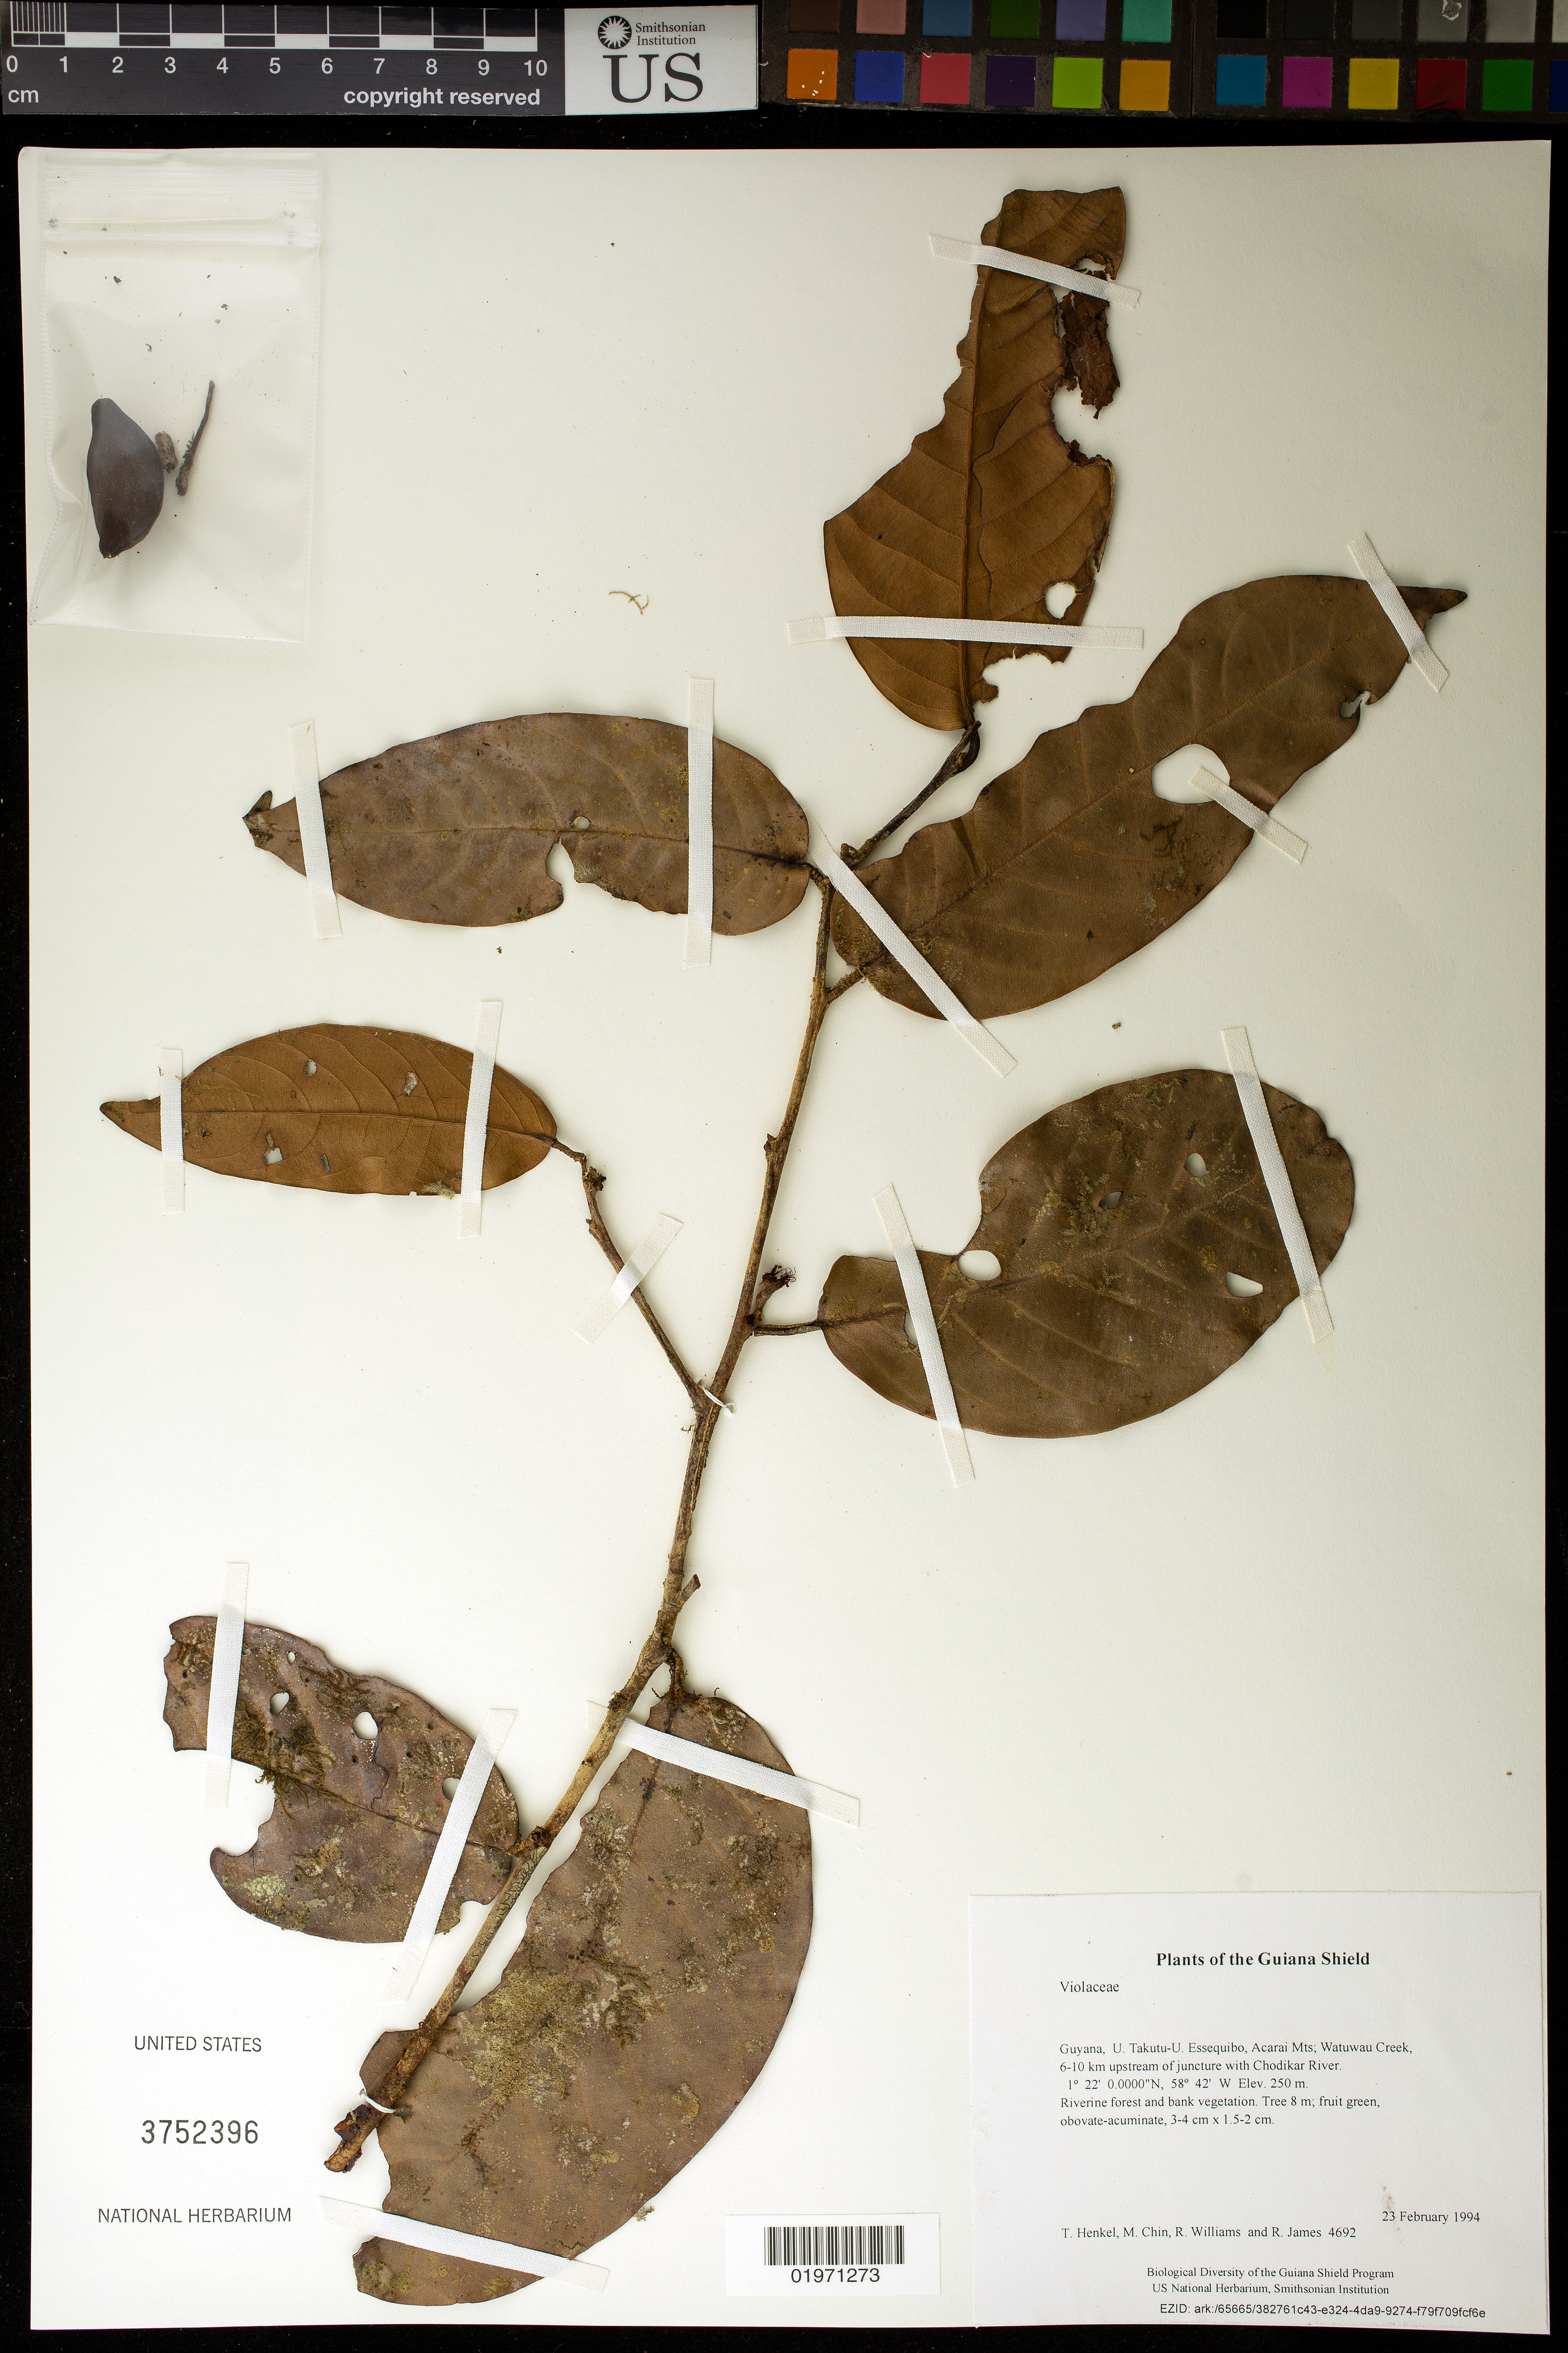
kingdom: Plantae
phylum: Tracheophyta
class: Magnoliopsida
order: Malpighiales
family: Violaceae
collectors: T. Henkel, M. Chin, R. Williams & R. James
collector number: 4692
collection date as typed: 23 February 1994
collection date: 1994-02-23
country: Guyana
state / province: U. Takutu-U. Essequibo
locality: Acarai Mts; Watuwau Creek, 6-10 km upstream of juncture with Chodikar River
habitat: Riverine forest and bank vegetation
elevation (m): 250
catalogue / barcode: US 3752396